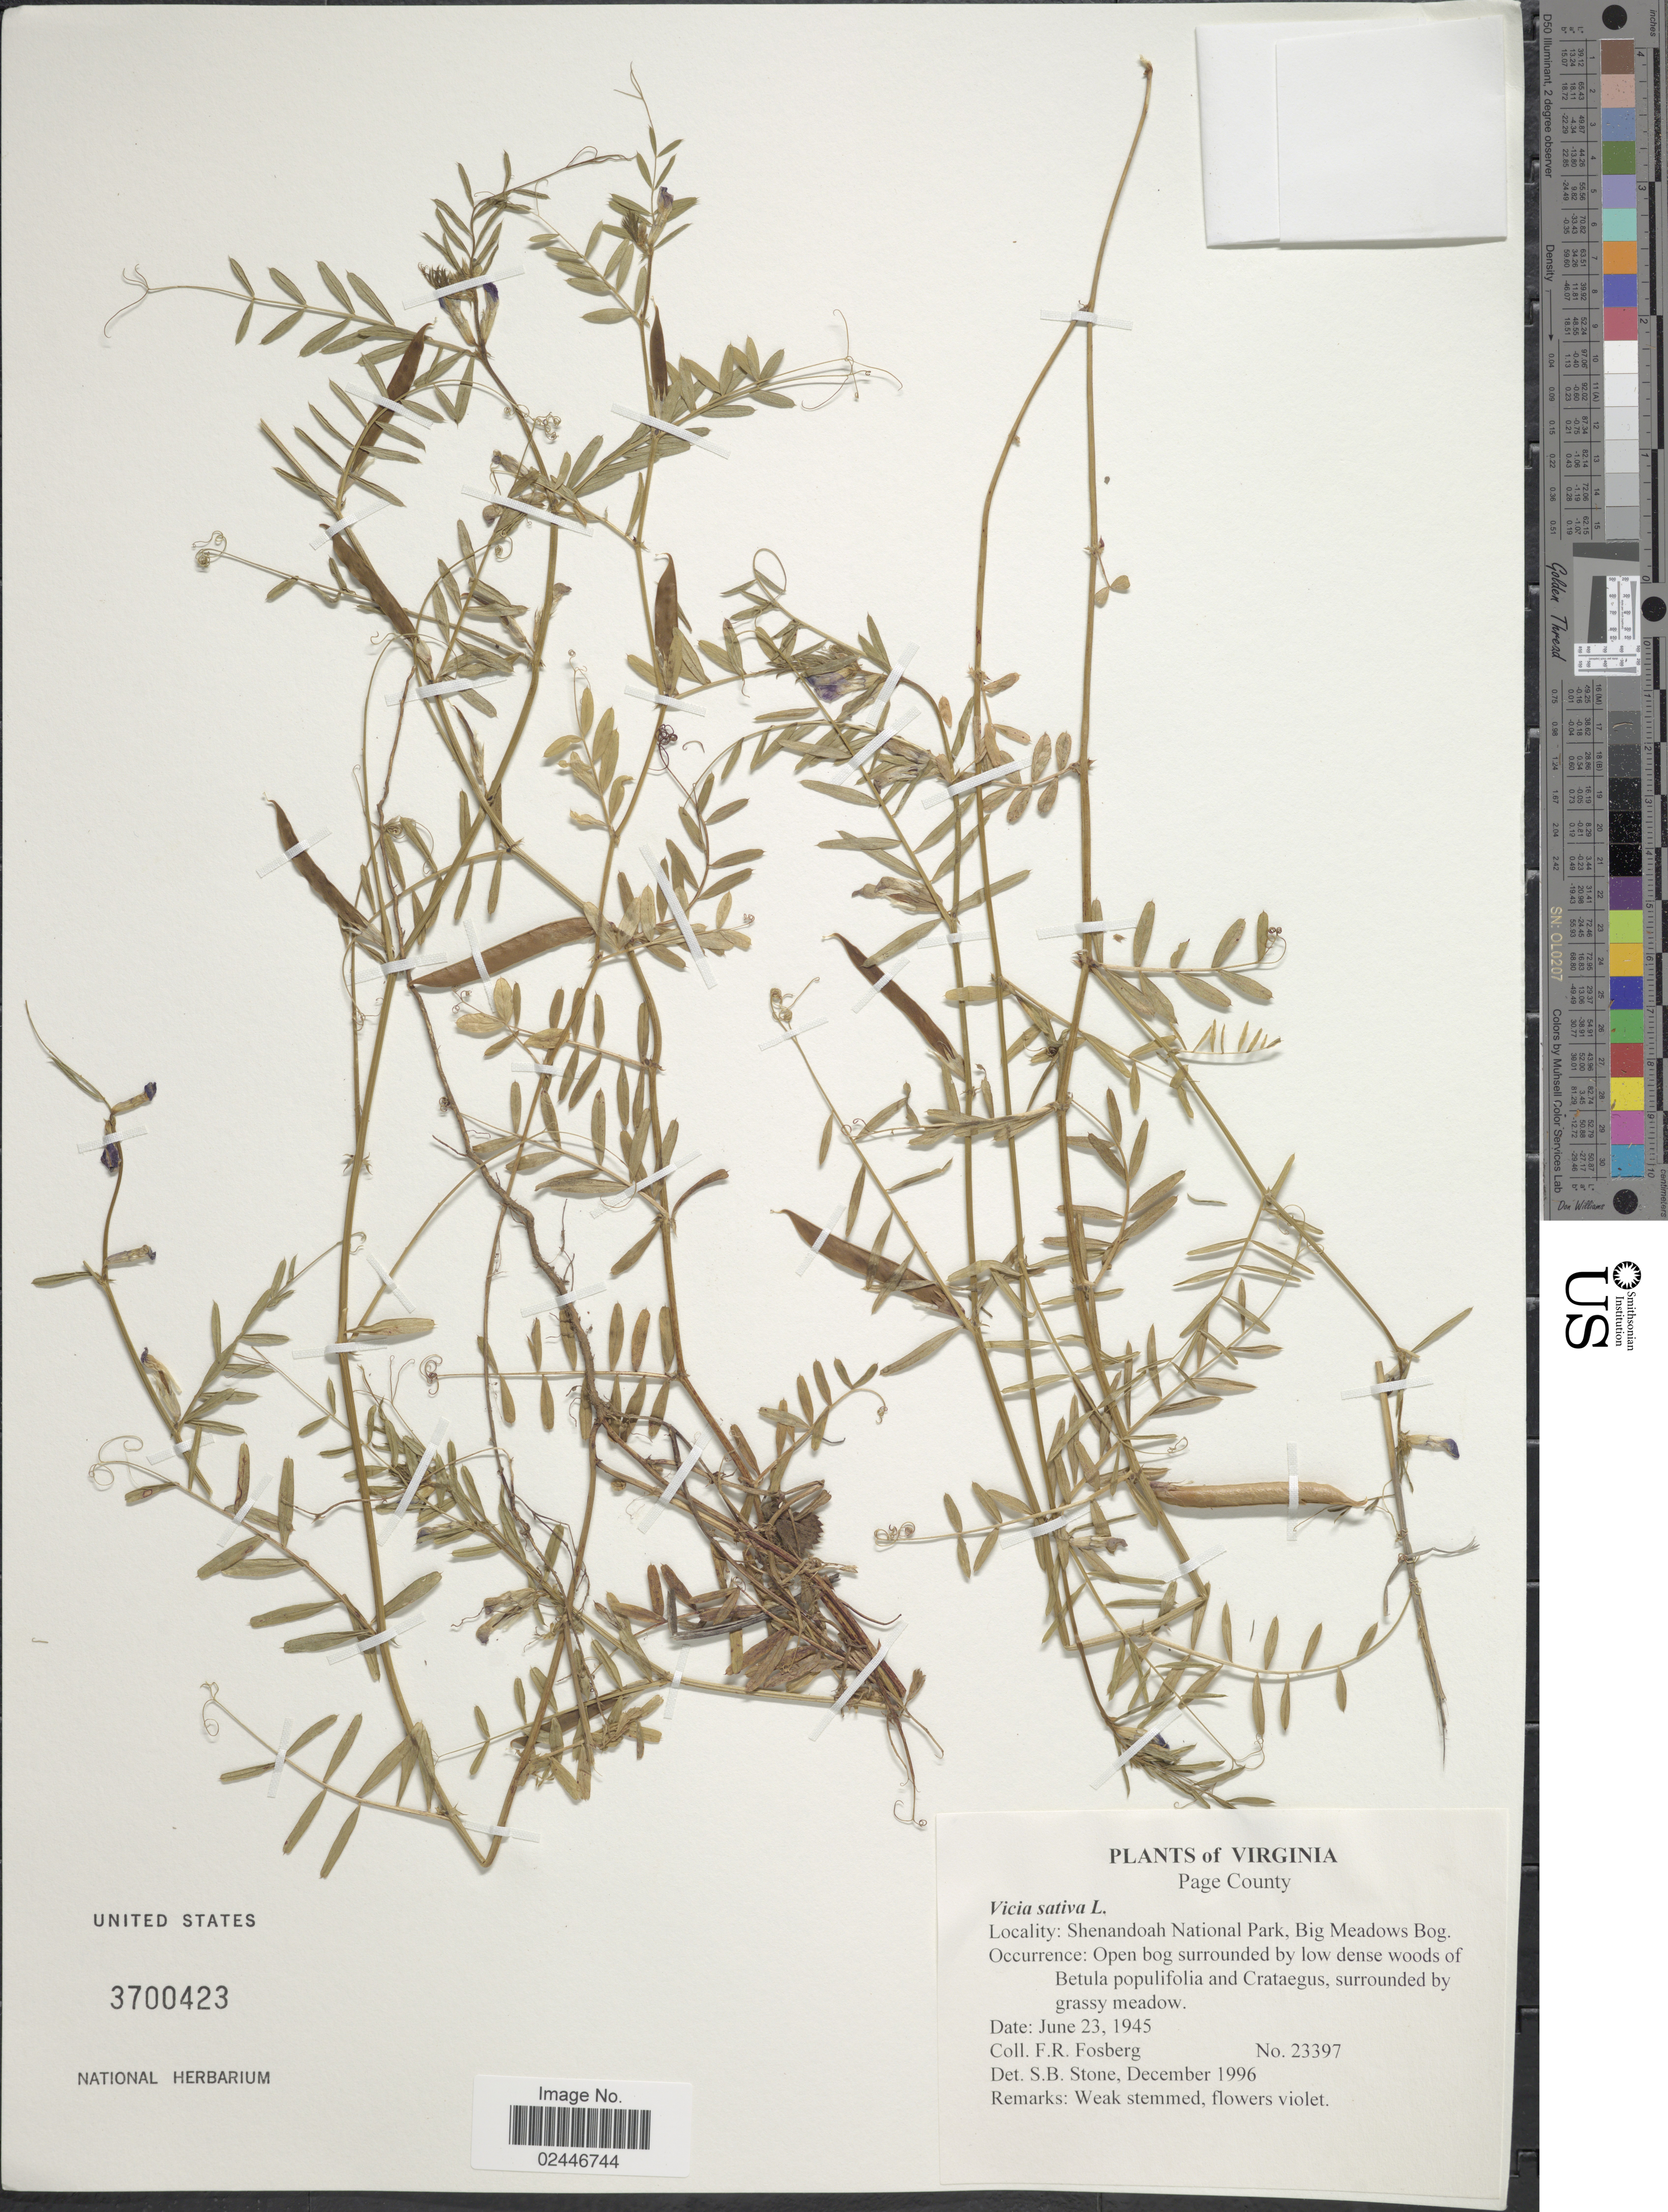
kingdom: Plantae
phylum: Tracheophyta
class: Magnoliopsida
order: Fabales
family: Fabaceae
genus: Vicia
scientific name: Vicia sativa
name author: L.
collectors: F. R. Fosberg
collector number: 23397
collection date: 1945-06-23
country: United States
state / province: Virginia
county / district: Page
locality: Shenandoah National Park, Big Meadows Bog, open bog surrounded by low dense woods.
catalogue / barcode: US 3700423